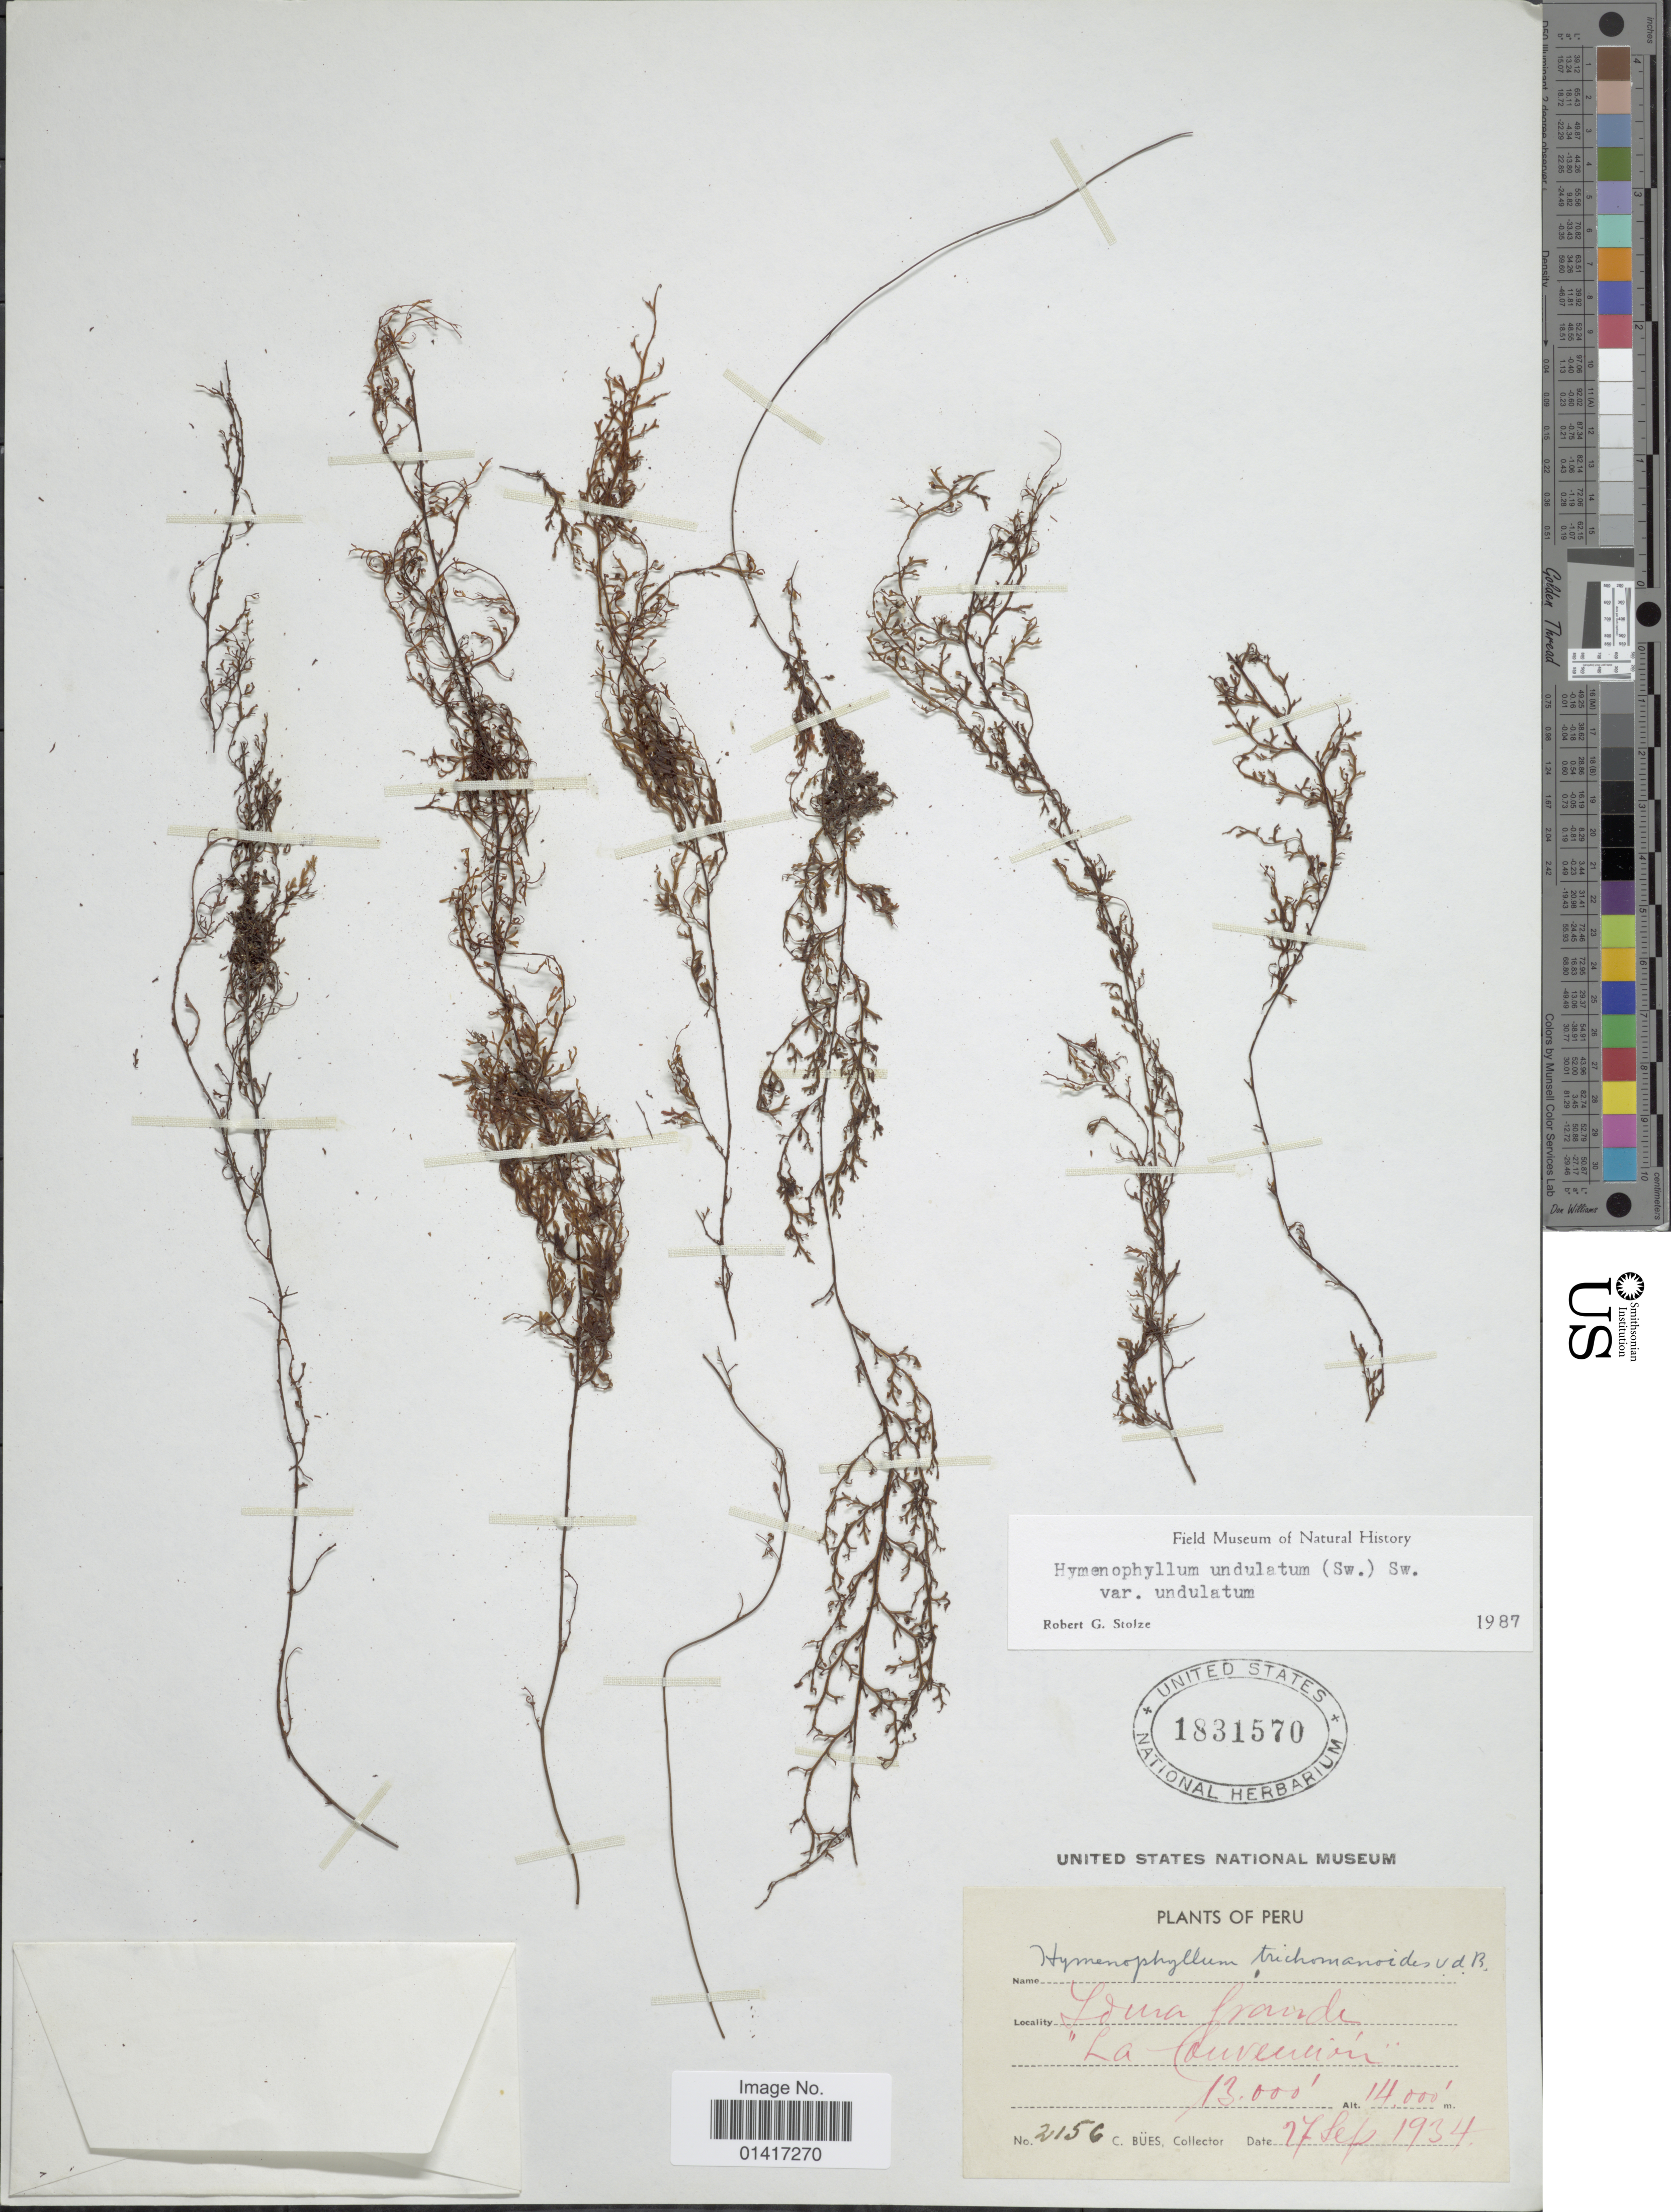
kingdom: Plantae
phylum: Tracheophyta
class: Polypodiopsida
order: Hymenophyllales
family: Hymenophyllaceae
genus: Hymenophyllum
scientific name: Hymenophyllum undulatum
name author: (Sw.) Sw.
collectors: C. Bues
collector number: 2156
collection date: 1934-02-27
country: Peru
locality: Idura Fraude, La Convencion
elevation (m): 3962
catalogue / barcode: US 1831570